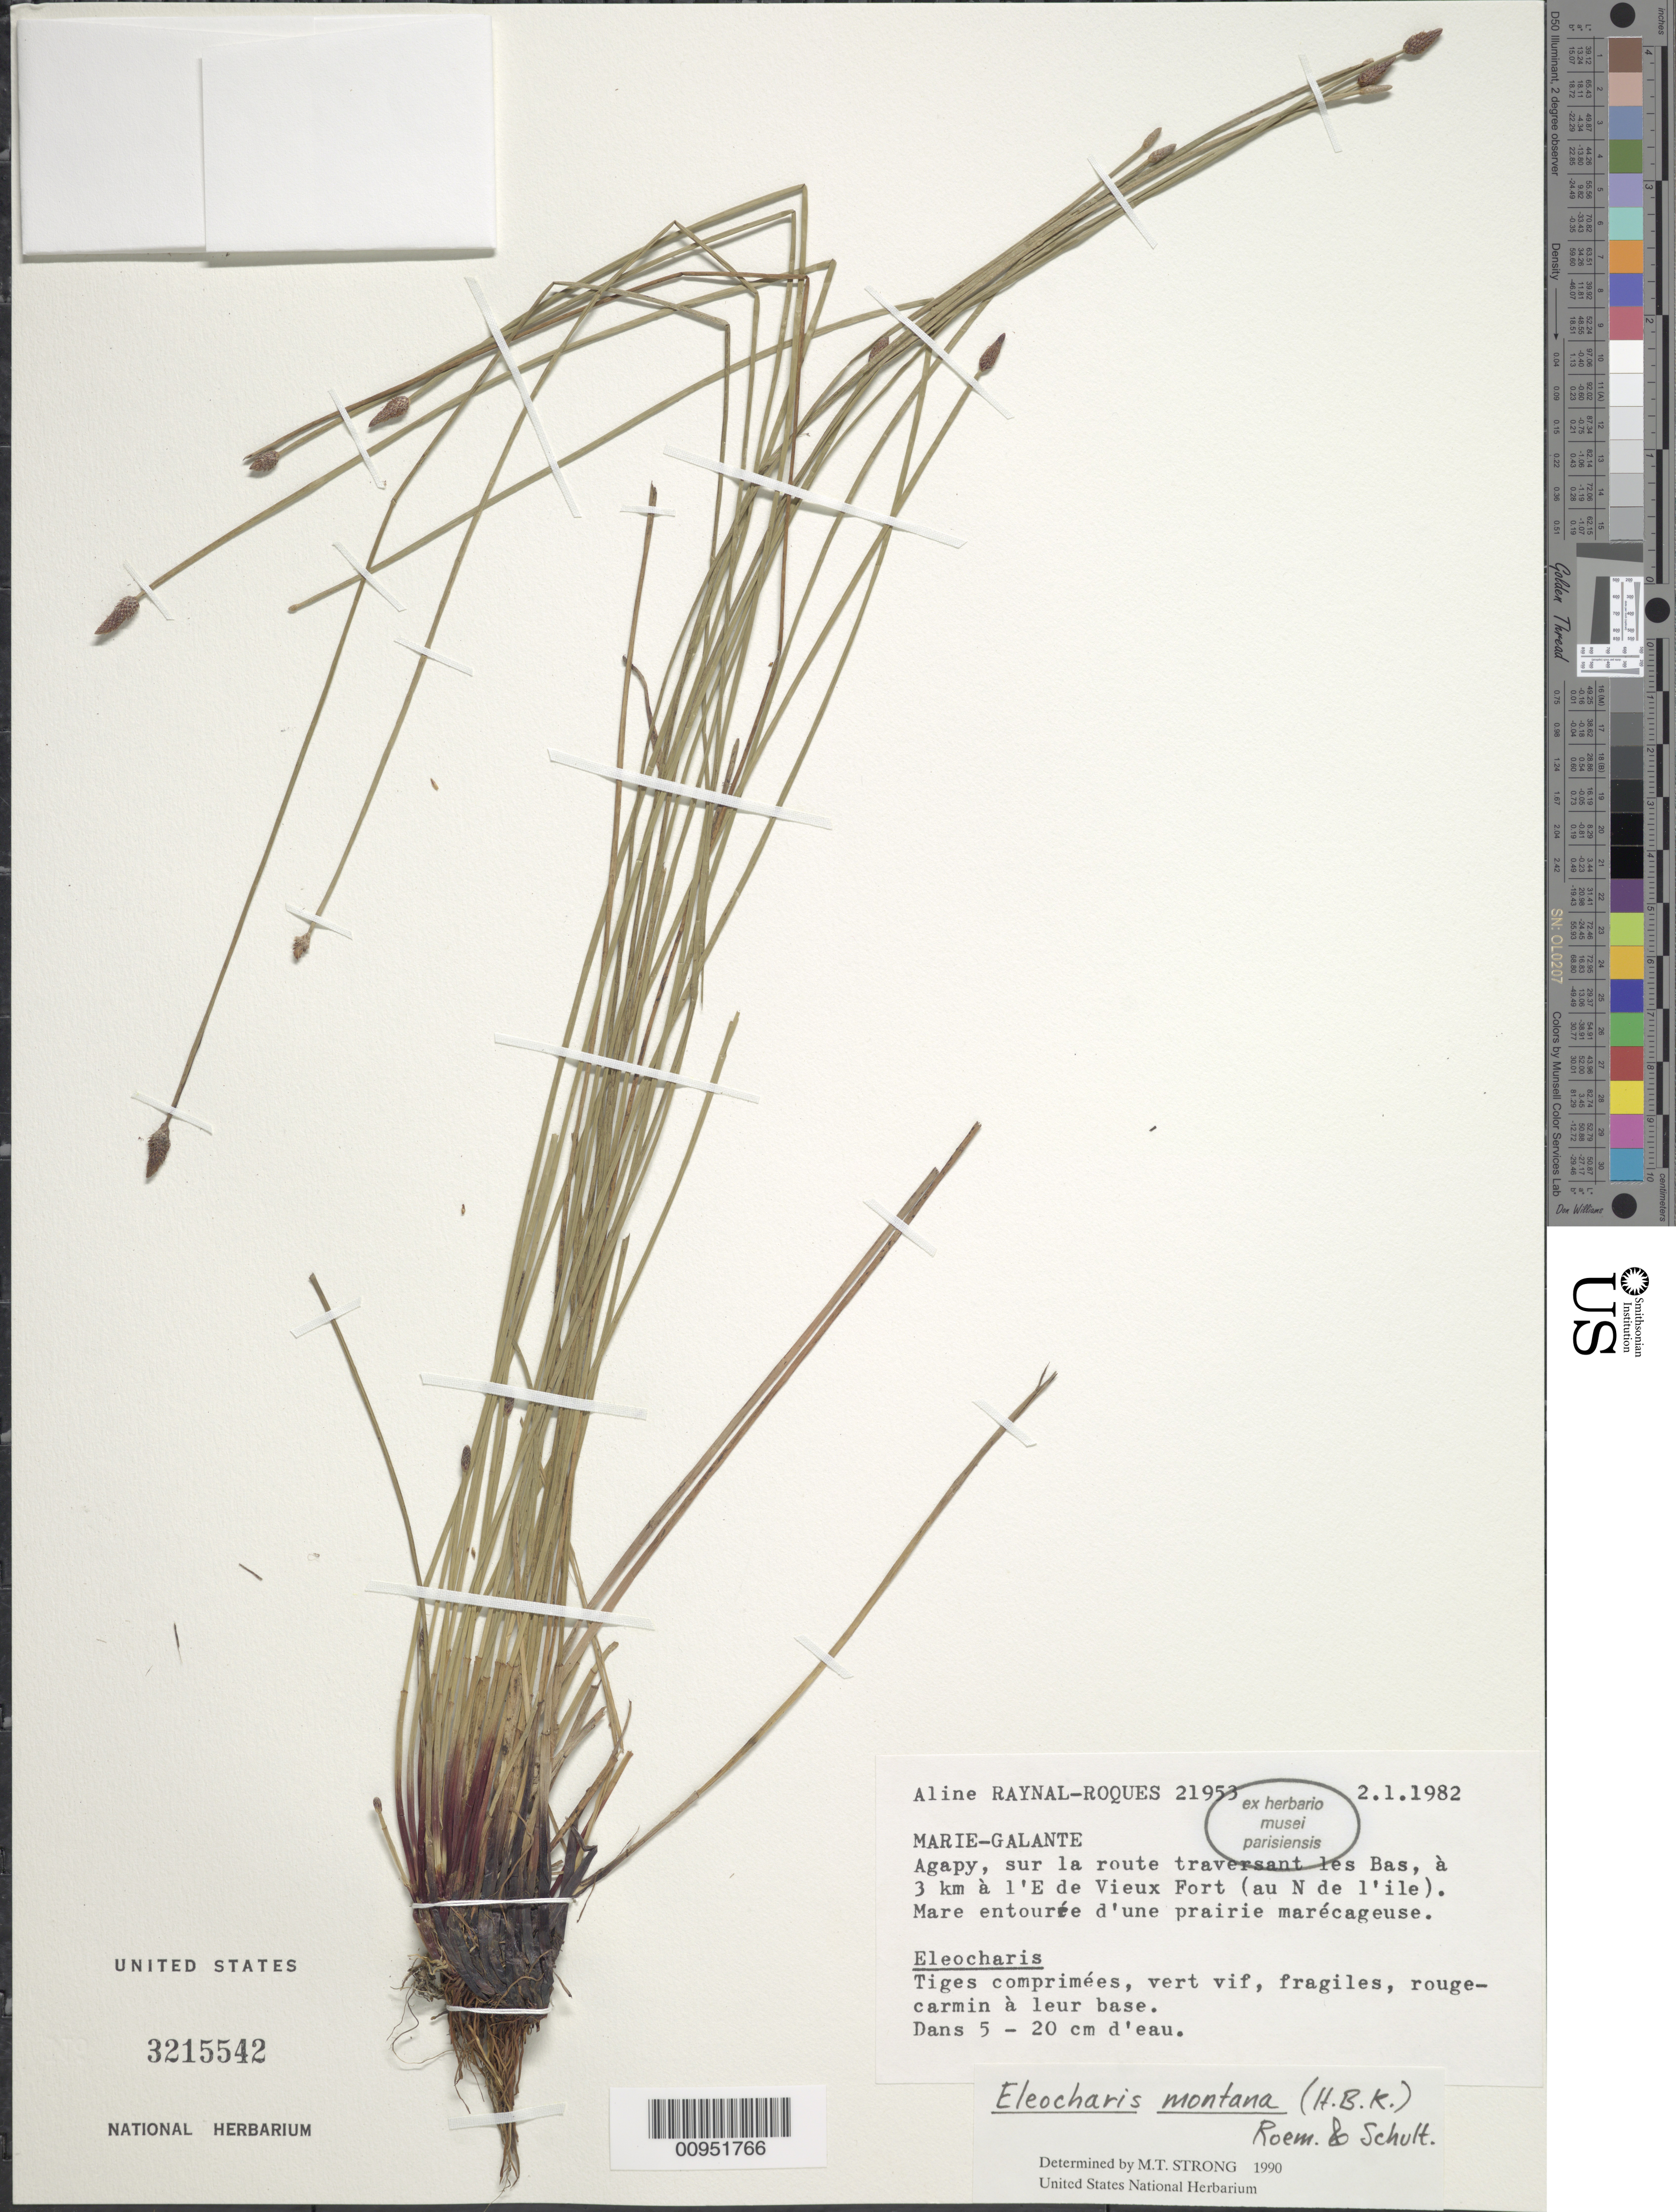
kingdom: Plantae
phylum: Tracheophyta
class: Liliopsida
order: Poales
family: Cyperaceae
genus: Eleocharis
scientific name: Eleocharis montana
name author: (Kunth) Roem. & Schult.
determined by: Strong, M. T., (US), Smithsonian Institution - National Museum of Natural History (UNITED STATES)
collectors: A. M. Raynal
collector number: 21953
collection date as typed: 01 Feb 1982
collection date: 1982-02-01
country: Guadeloupe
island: Marie Galante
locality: Agapy, sur la route traversant les Bas, v 3 km à l'E de Vieux (au N de l'ile)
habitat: Mare eontourée d'une prairie marécageuse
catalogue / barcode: US 3215542